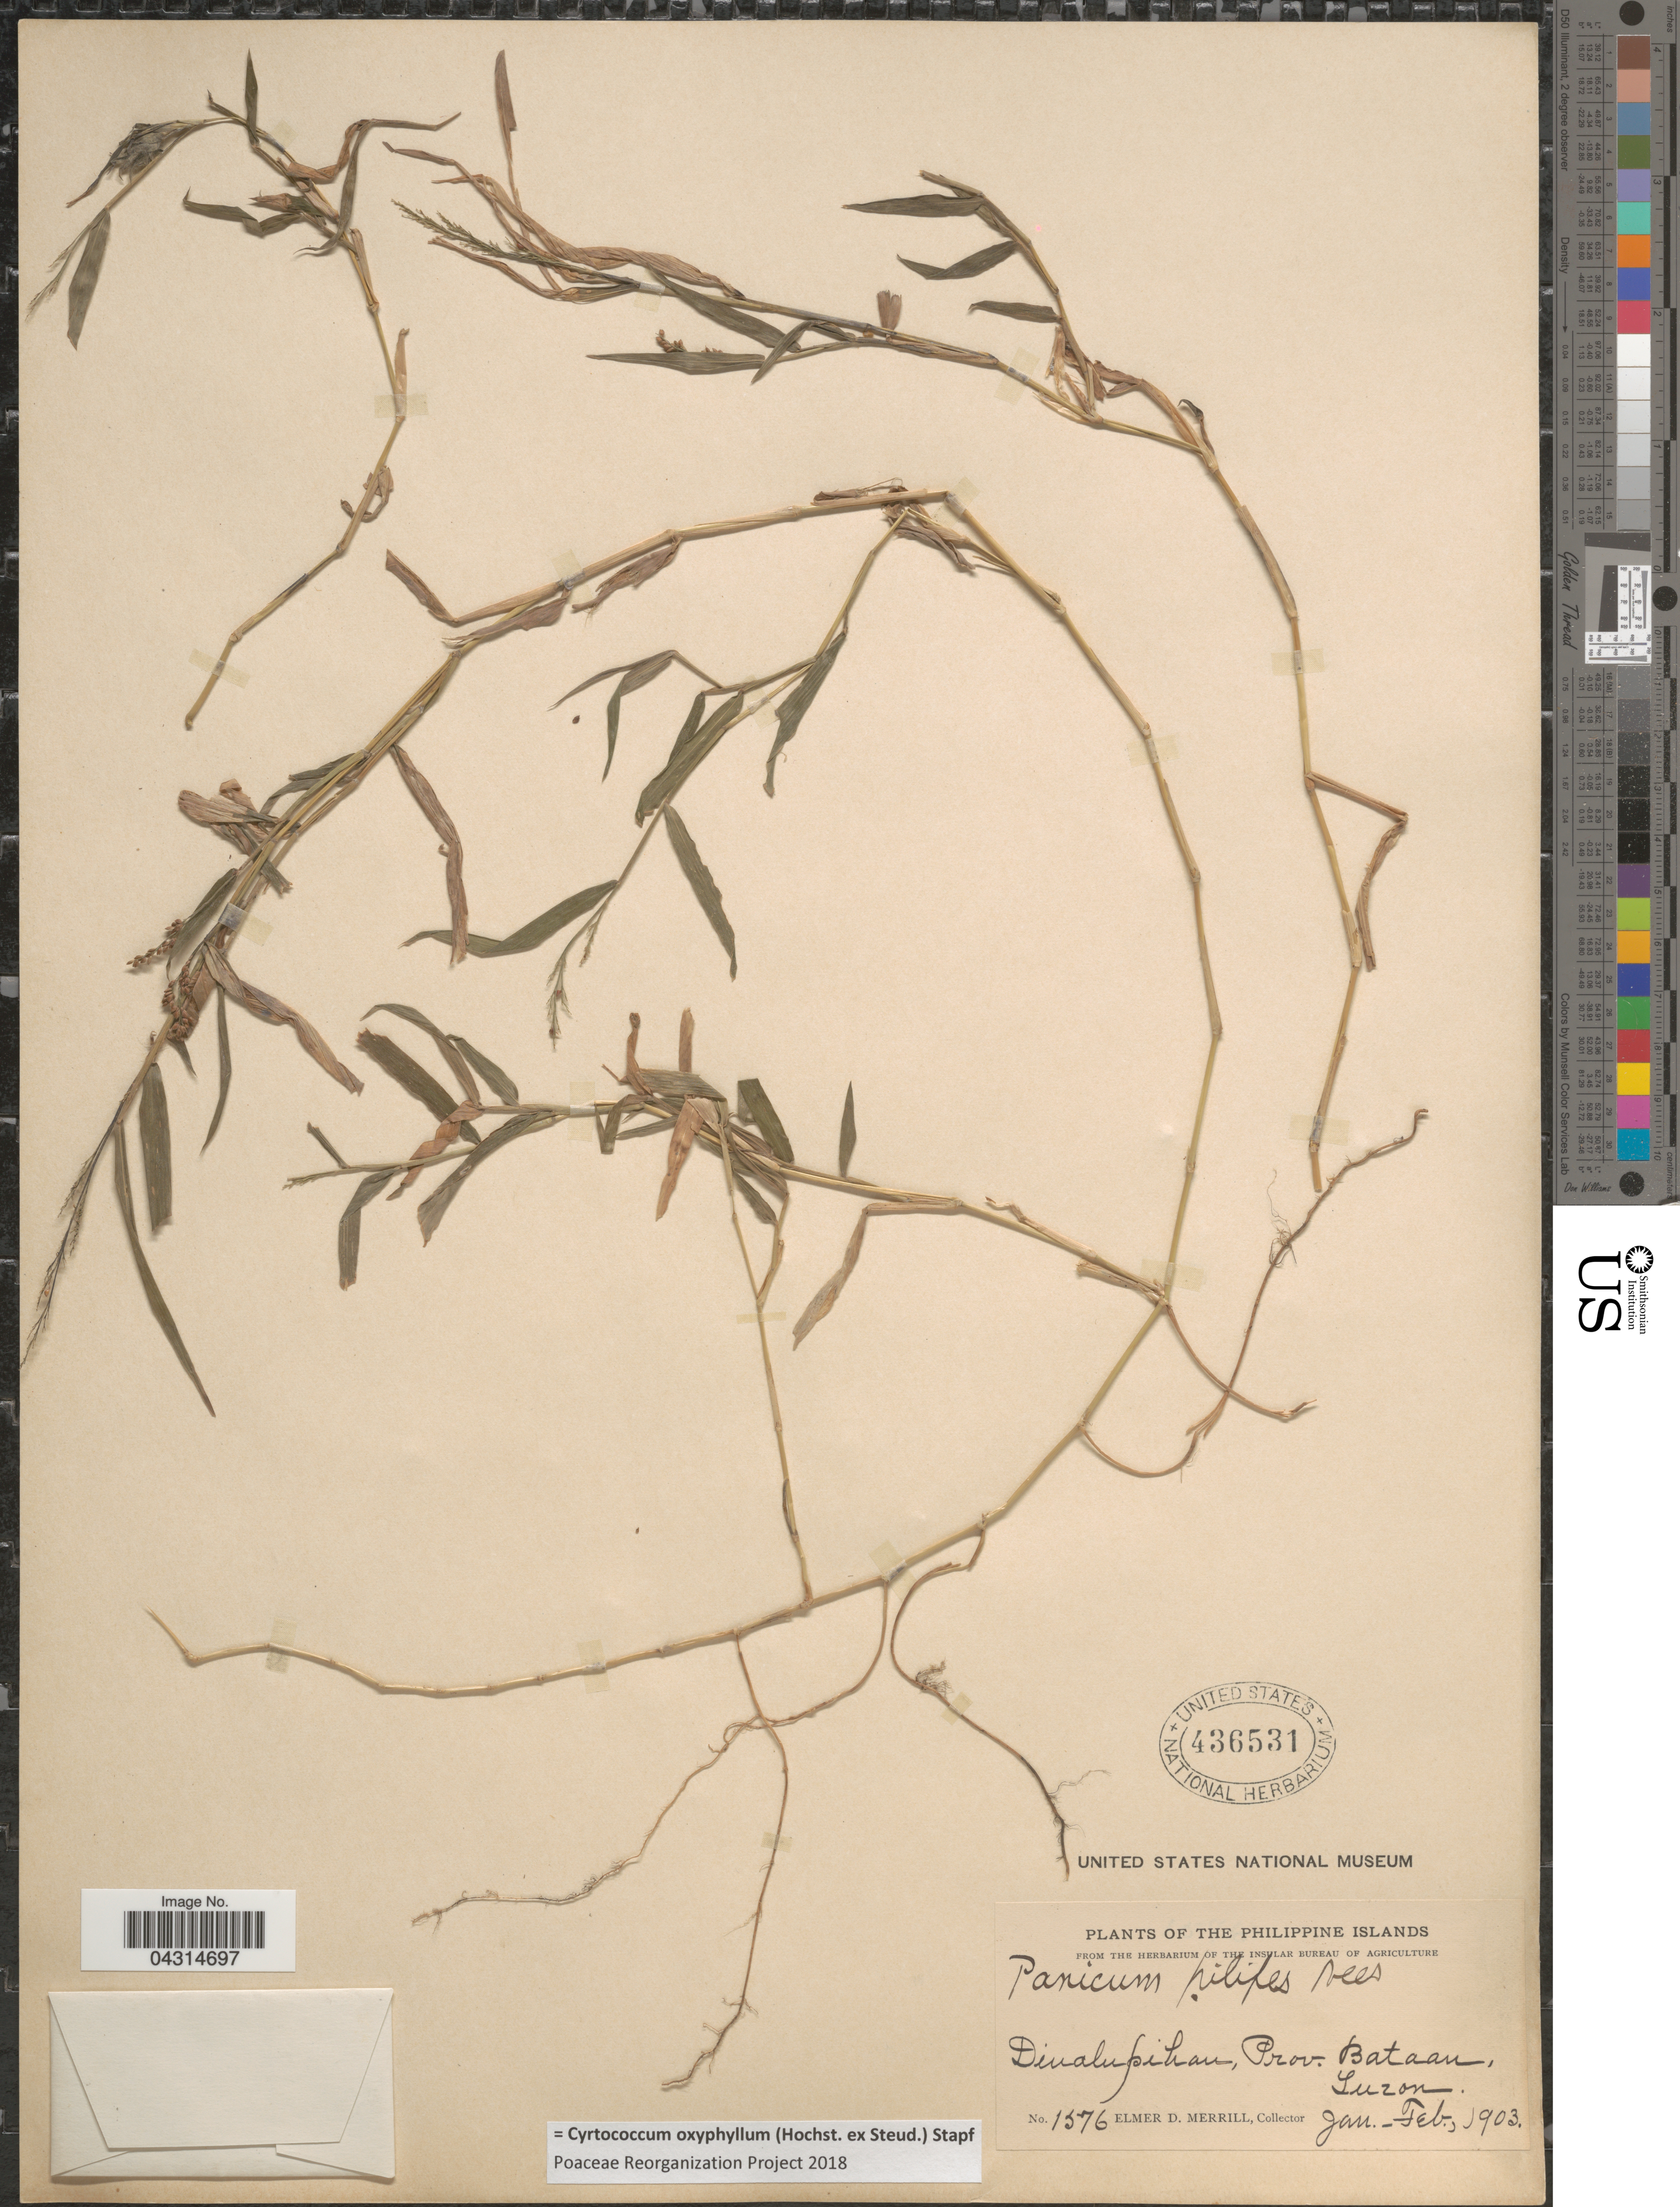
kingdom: Plantae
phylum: Tracheophyta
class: Liliopsida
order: Poales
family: Poaceae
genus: Cyrtococcum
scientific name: Cyrtococcum oxyphyllum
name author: (Steud.) Stapf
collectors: E. D. Merrill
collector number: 1576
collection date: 1903-01/1903-02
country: Philippines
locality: Philippine Islands. Divalupihan, Prov. Bataan, Luzon.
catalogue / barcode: US 436531